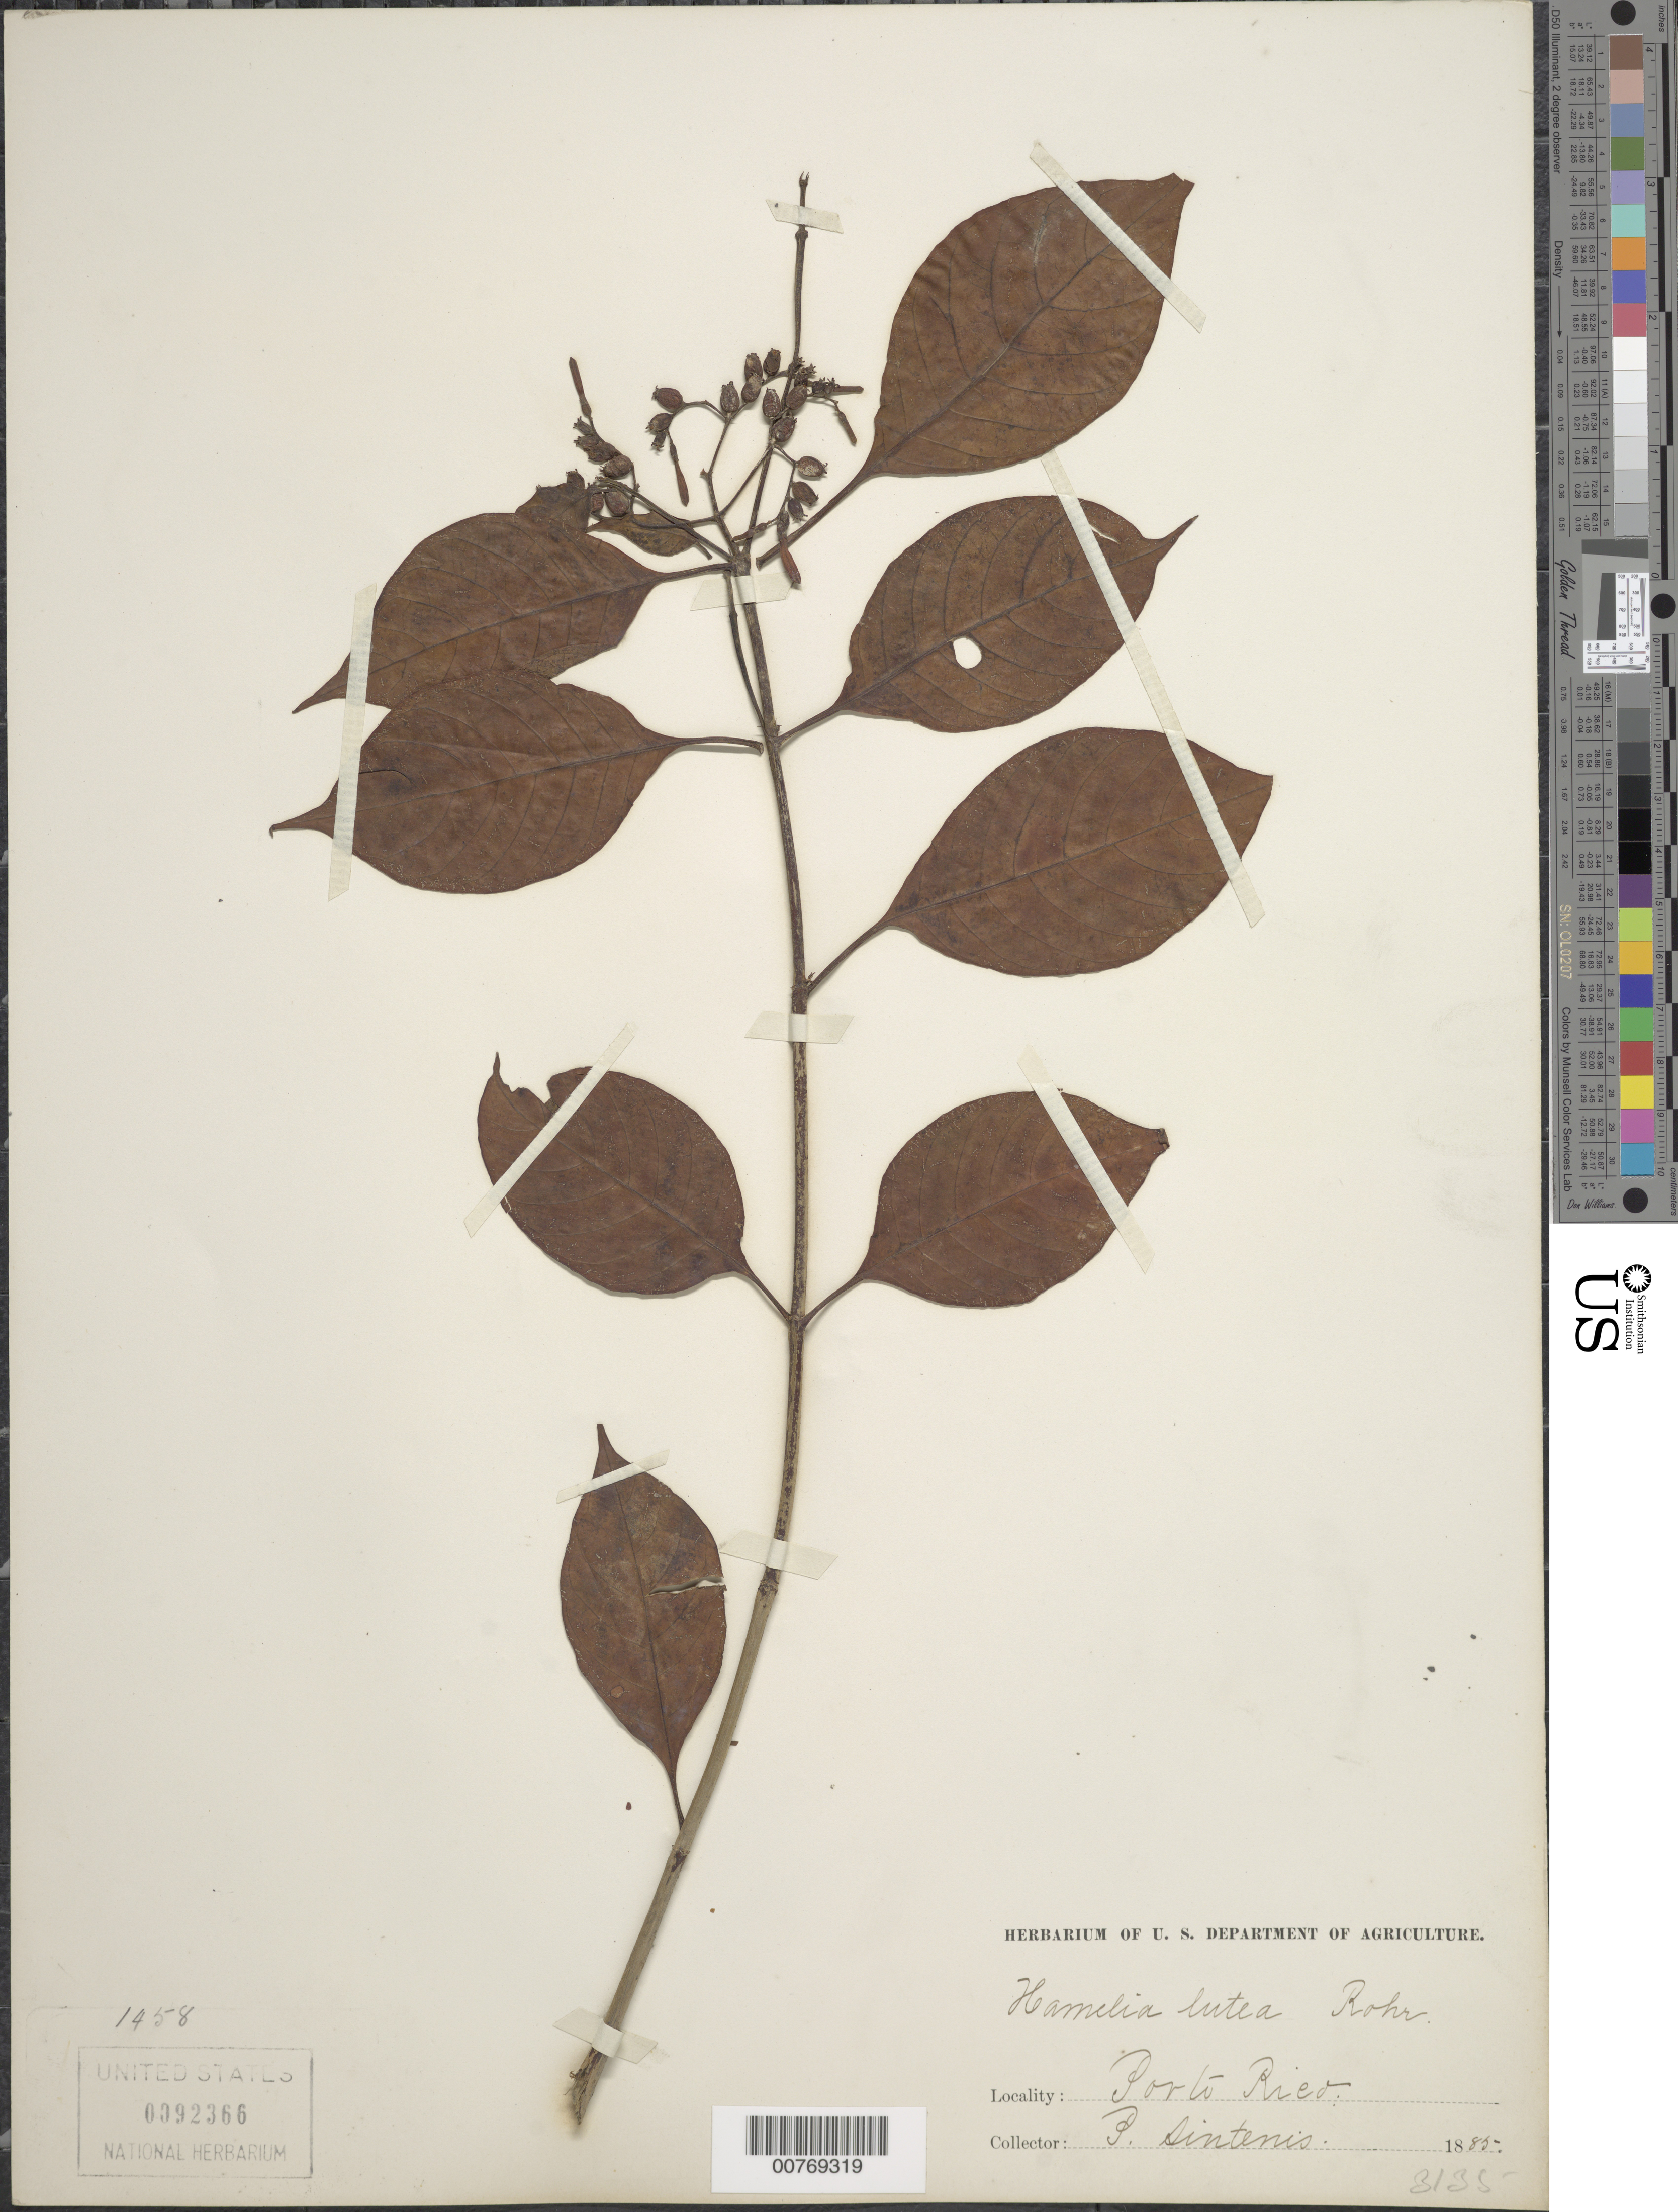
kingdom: Plantae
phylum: Tracheophyta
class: Magnoliopsida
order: Gentianales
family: Rubiaceae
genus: Hamelia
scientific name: Hamelia axillaris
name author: Sw.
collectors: P. Sintenis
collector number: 1458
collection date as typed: Jul 1885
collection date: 1885-07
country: Puerto Rico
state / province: Luquillo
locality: Sierra de Luquillo, in monte Jimenes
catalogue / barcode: US 92366